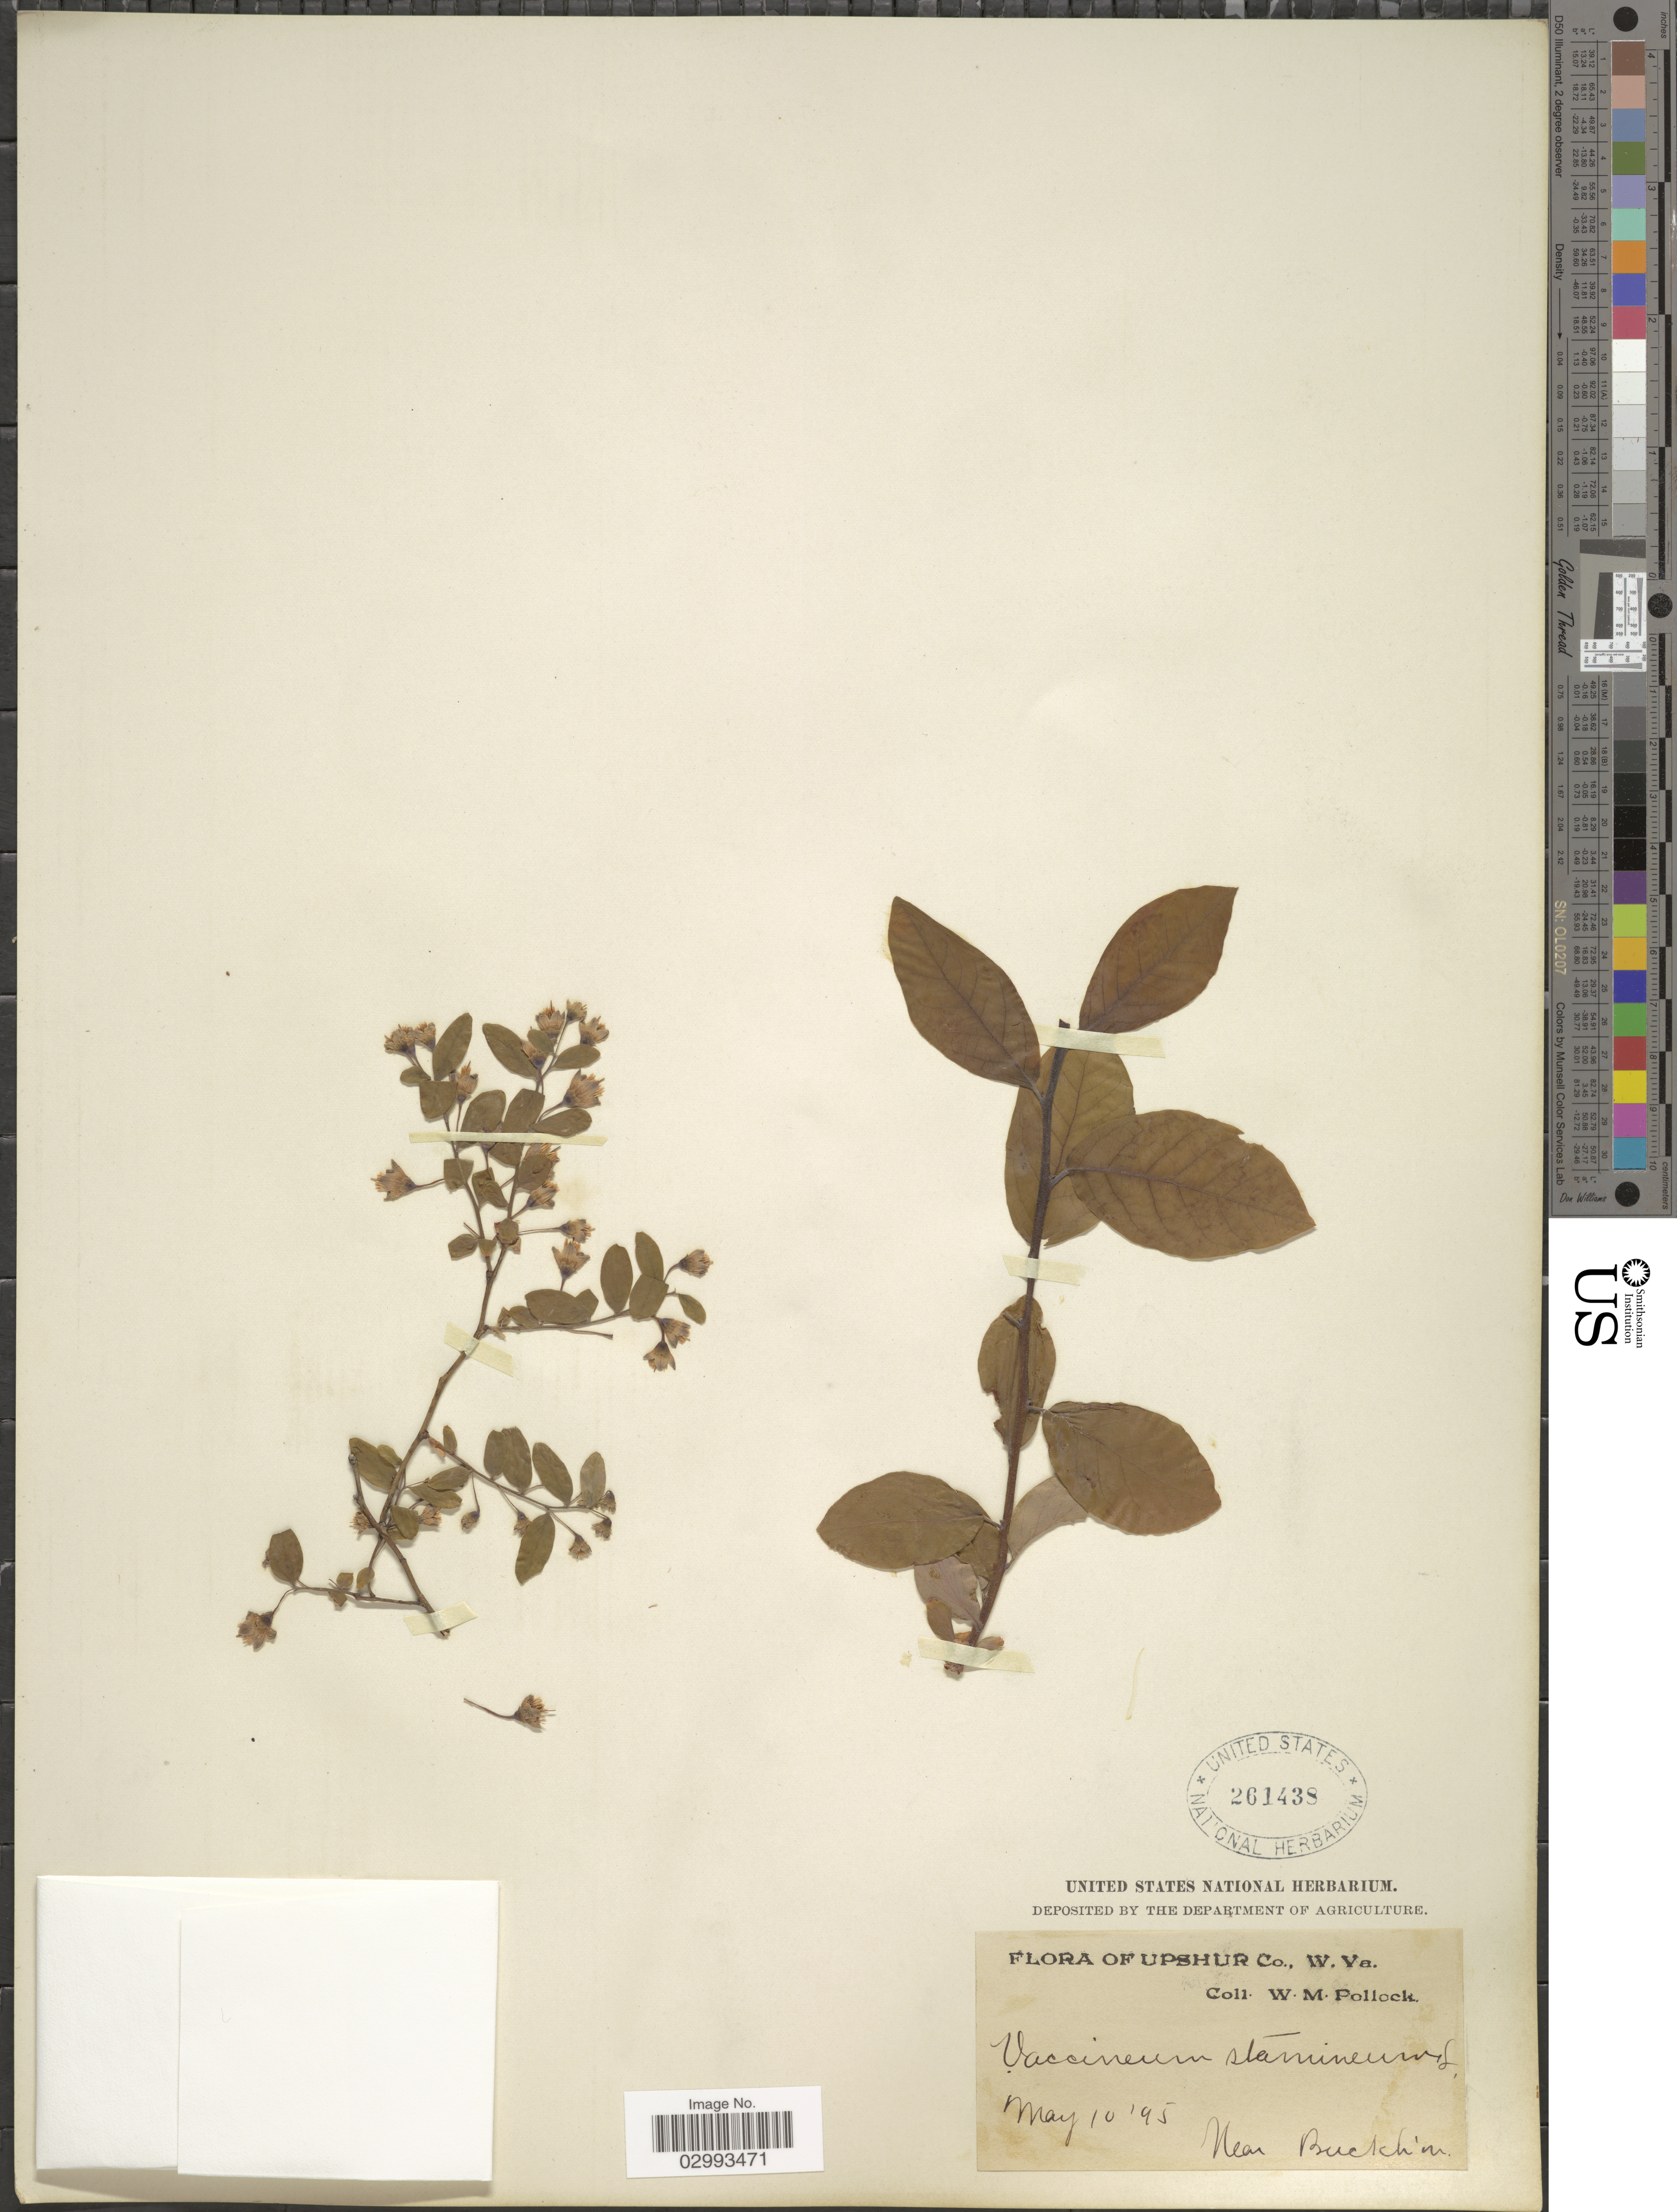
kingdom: Plantae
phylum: Tracheophyta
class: Magnoliopsida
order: Ericales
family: Ericaceae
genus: Polycodium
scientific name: Polycodium stamineum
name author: (L.) Greene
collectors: W. M. Pollock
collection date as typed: Transcribed d/m/y: 10/5/95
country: United States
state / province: West Virginia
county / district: Upshur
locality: Near Bucklin.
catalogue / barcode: US 261438